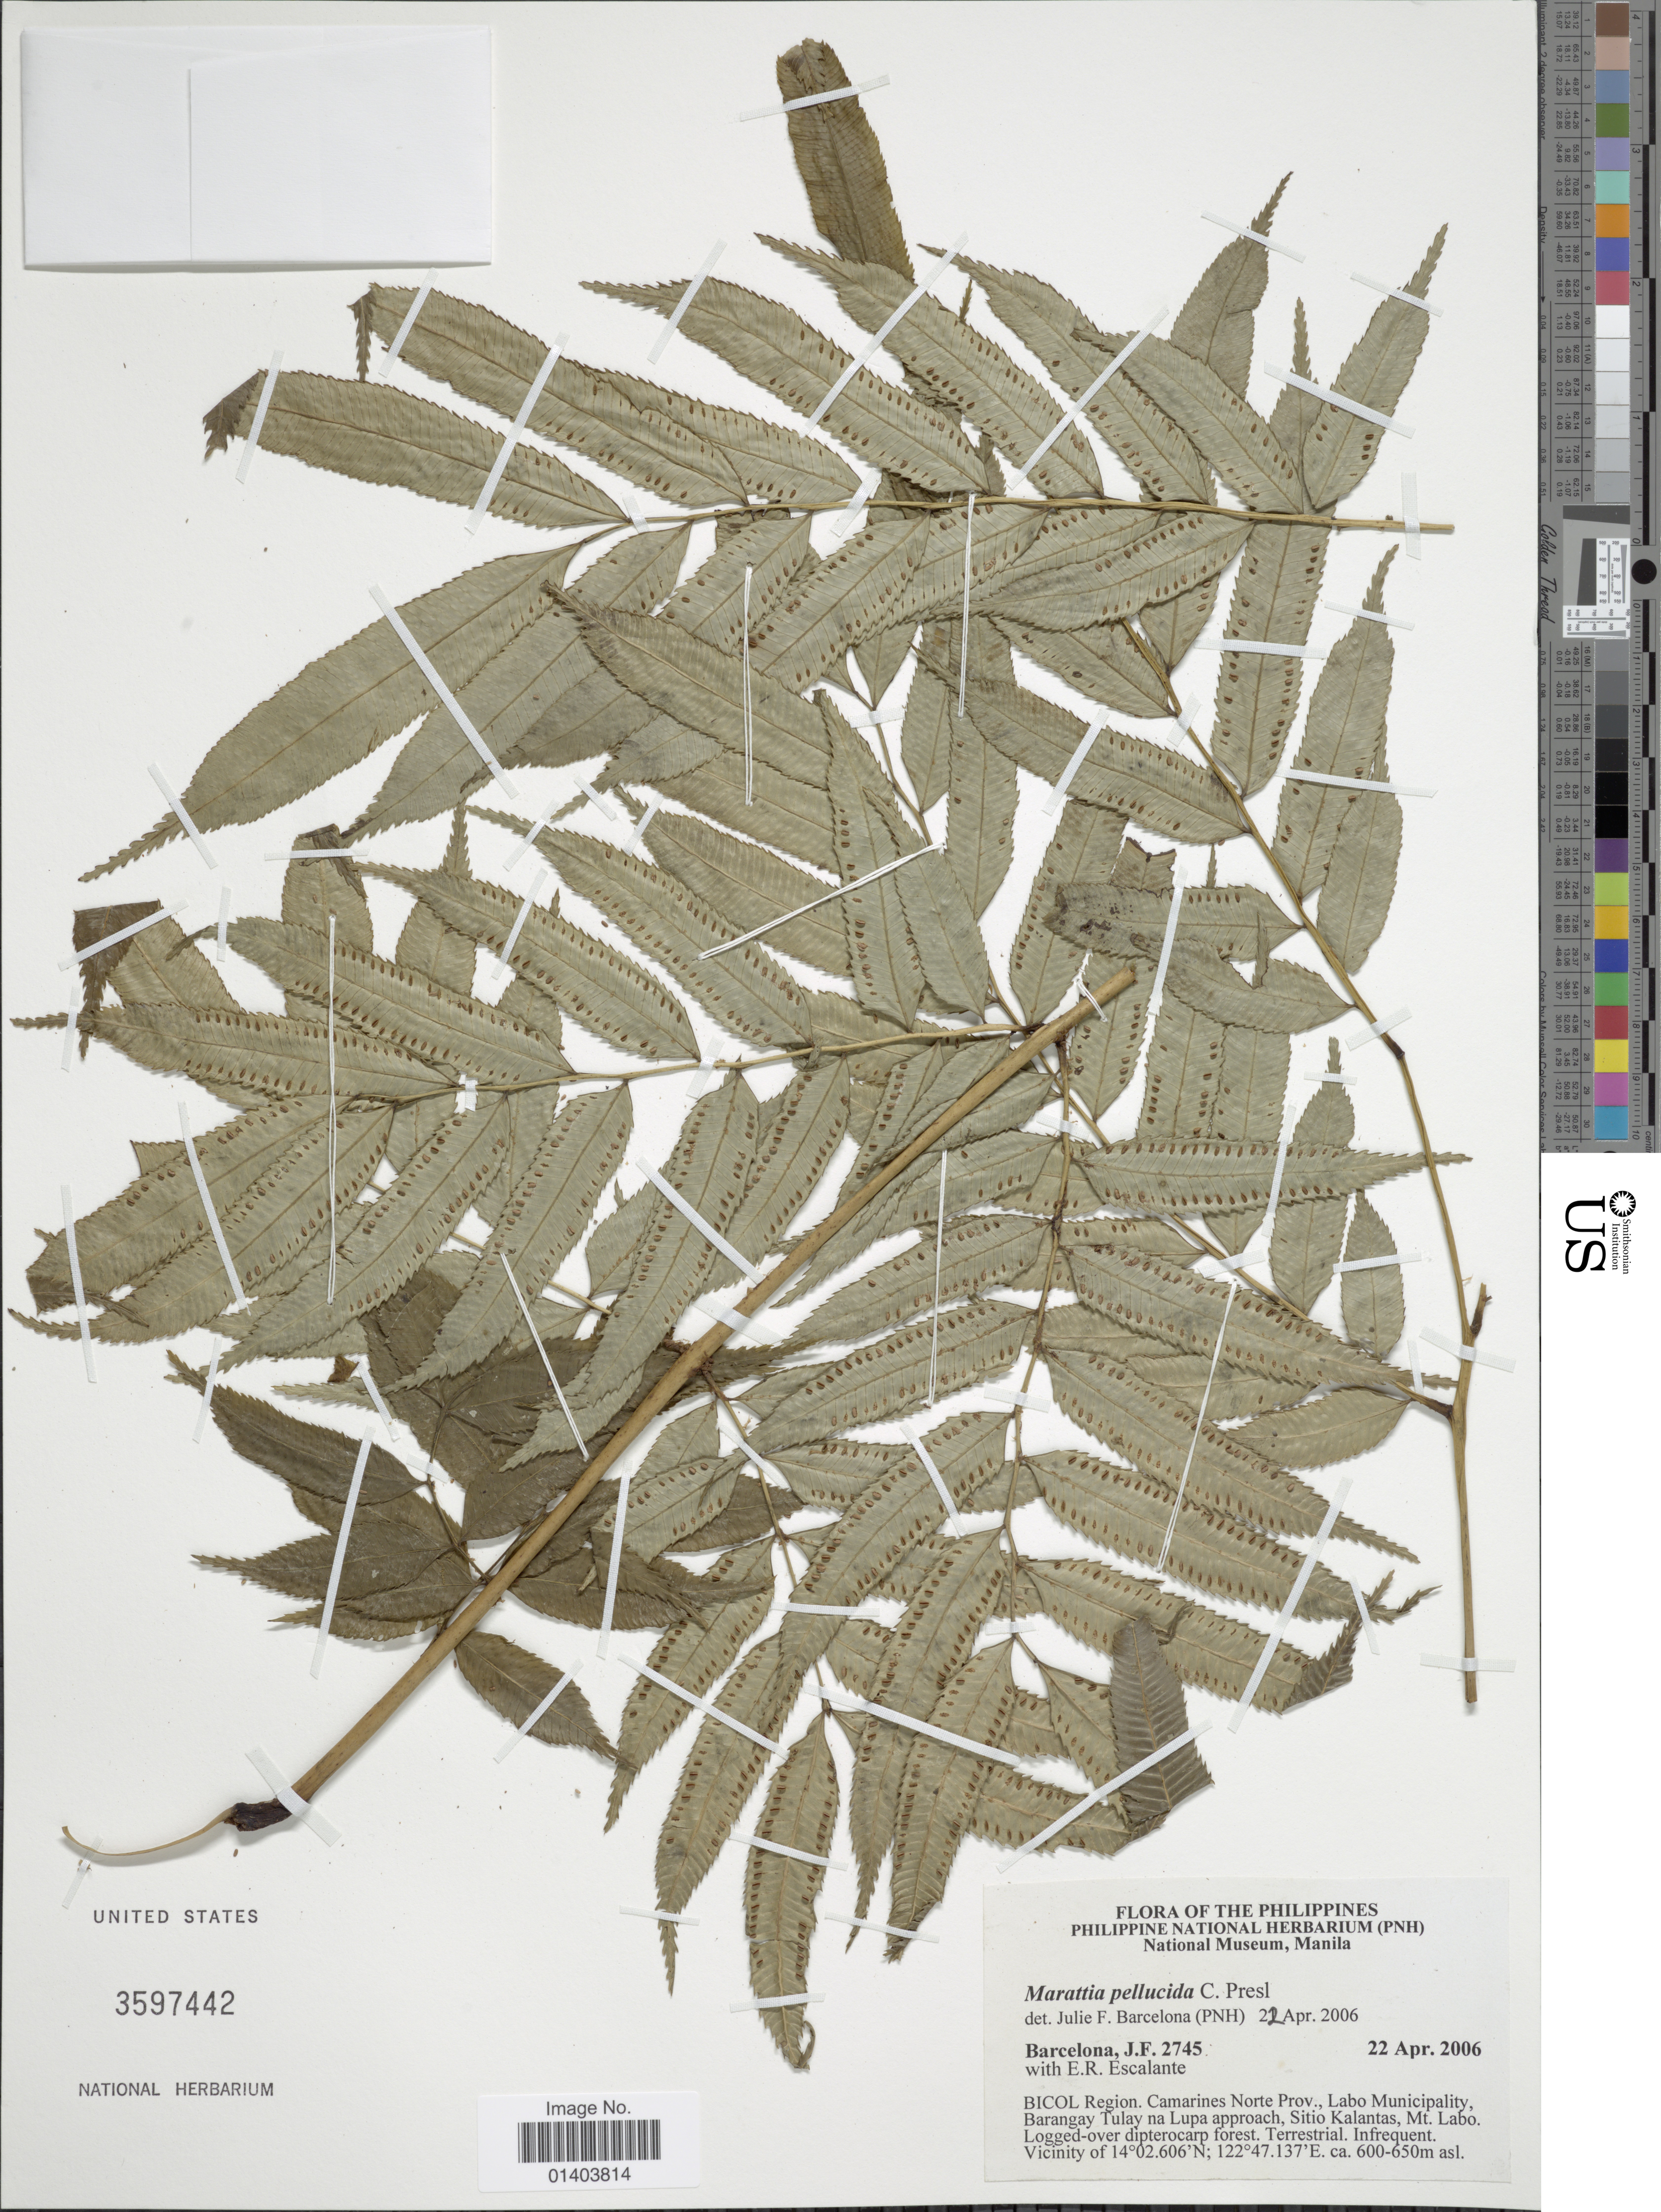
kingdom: Plantae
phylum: Tracheophyta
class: Polypodiopsida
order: Marattiales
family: Marattiaceae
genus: Ptisana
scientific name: Ptisana pellucida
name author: (C. Presl) Murdock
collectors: J. F. Barcelona & E. Escalante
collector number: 2745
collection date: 2006-04-22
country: Philippines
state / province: Bicol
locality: Bicol Region Camarines Norte Prov. Labo Municipality, Barrangay Tulay na Lupa approach, Sitio Kalantas, Mt Labo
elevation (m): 600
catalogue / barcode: US 3597442